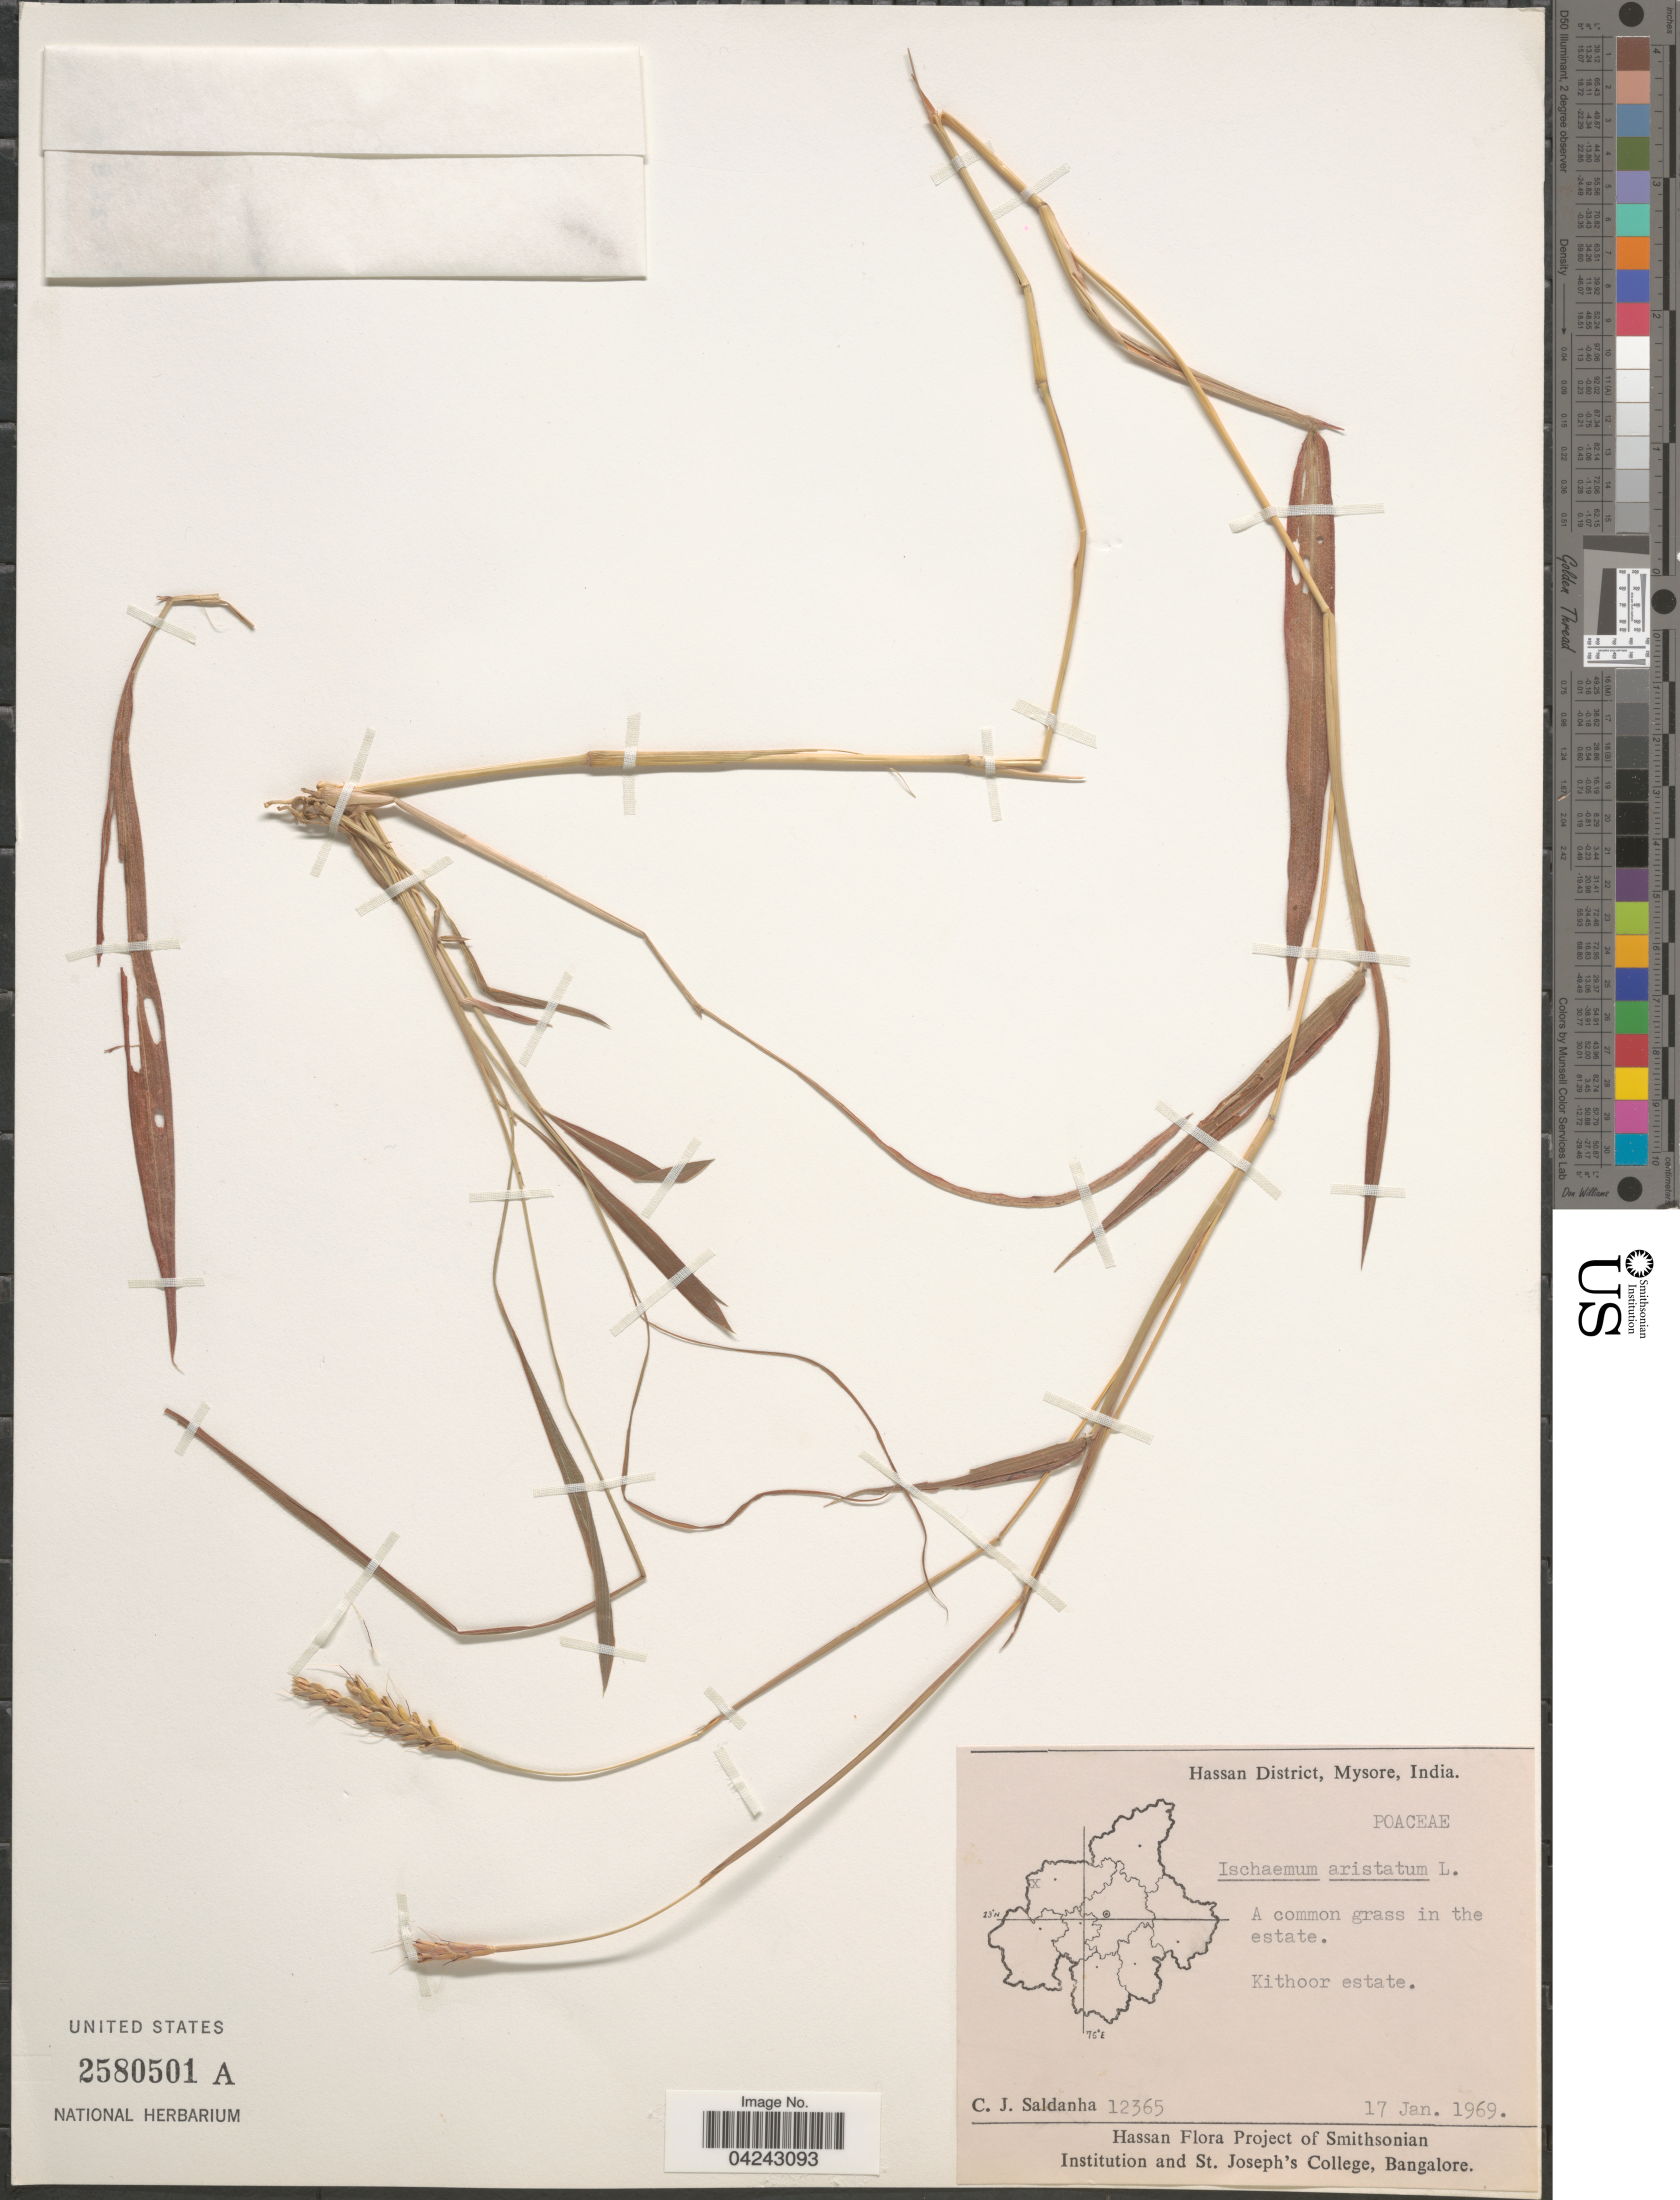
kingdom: Plantae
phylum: Tracheophyta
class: Liliopsida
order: Poales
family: Poaceae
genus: Ischaemum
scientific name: Ischaemum aristatum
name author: L.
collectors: C. J. Saldanha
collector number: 12365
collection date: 1969-01-17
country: India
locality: Hassan District, Mysore. Kithoor estate.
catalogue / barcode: US 2580501A